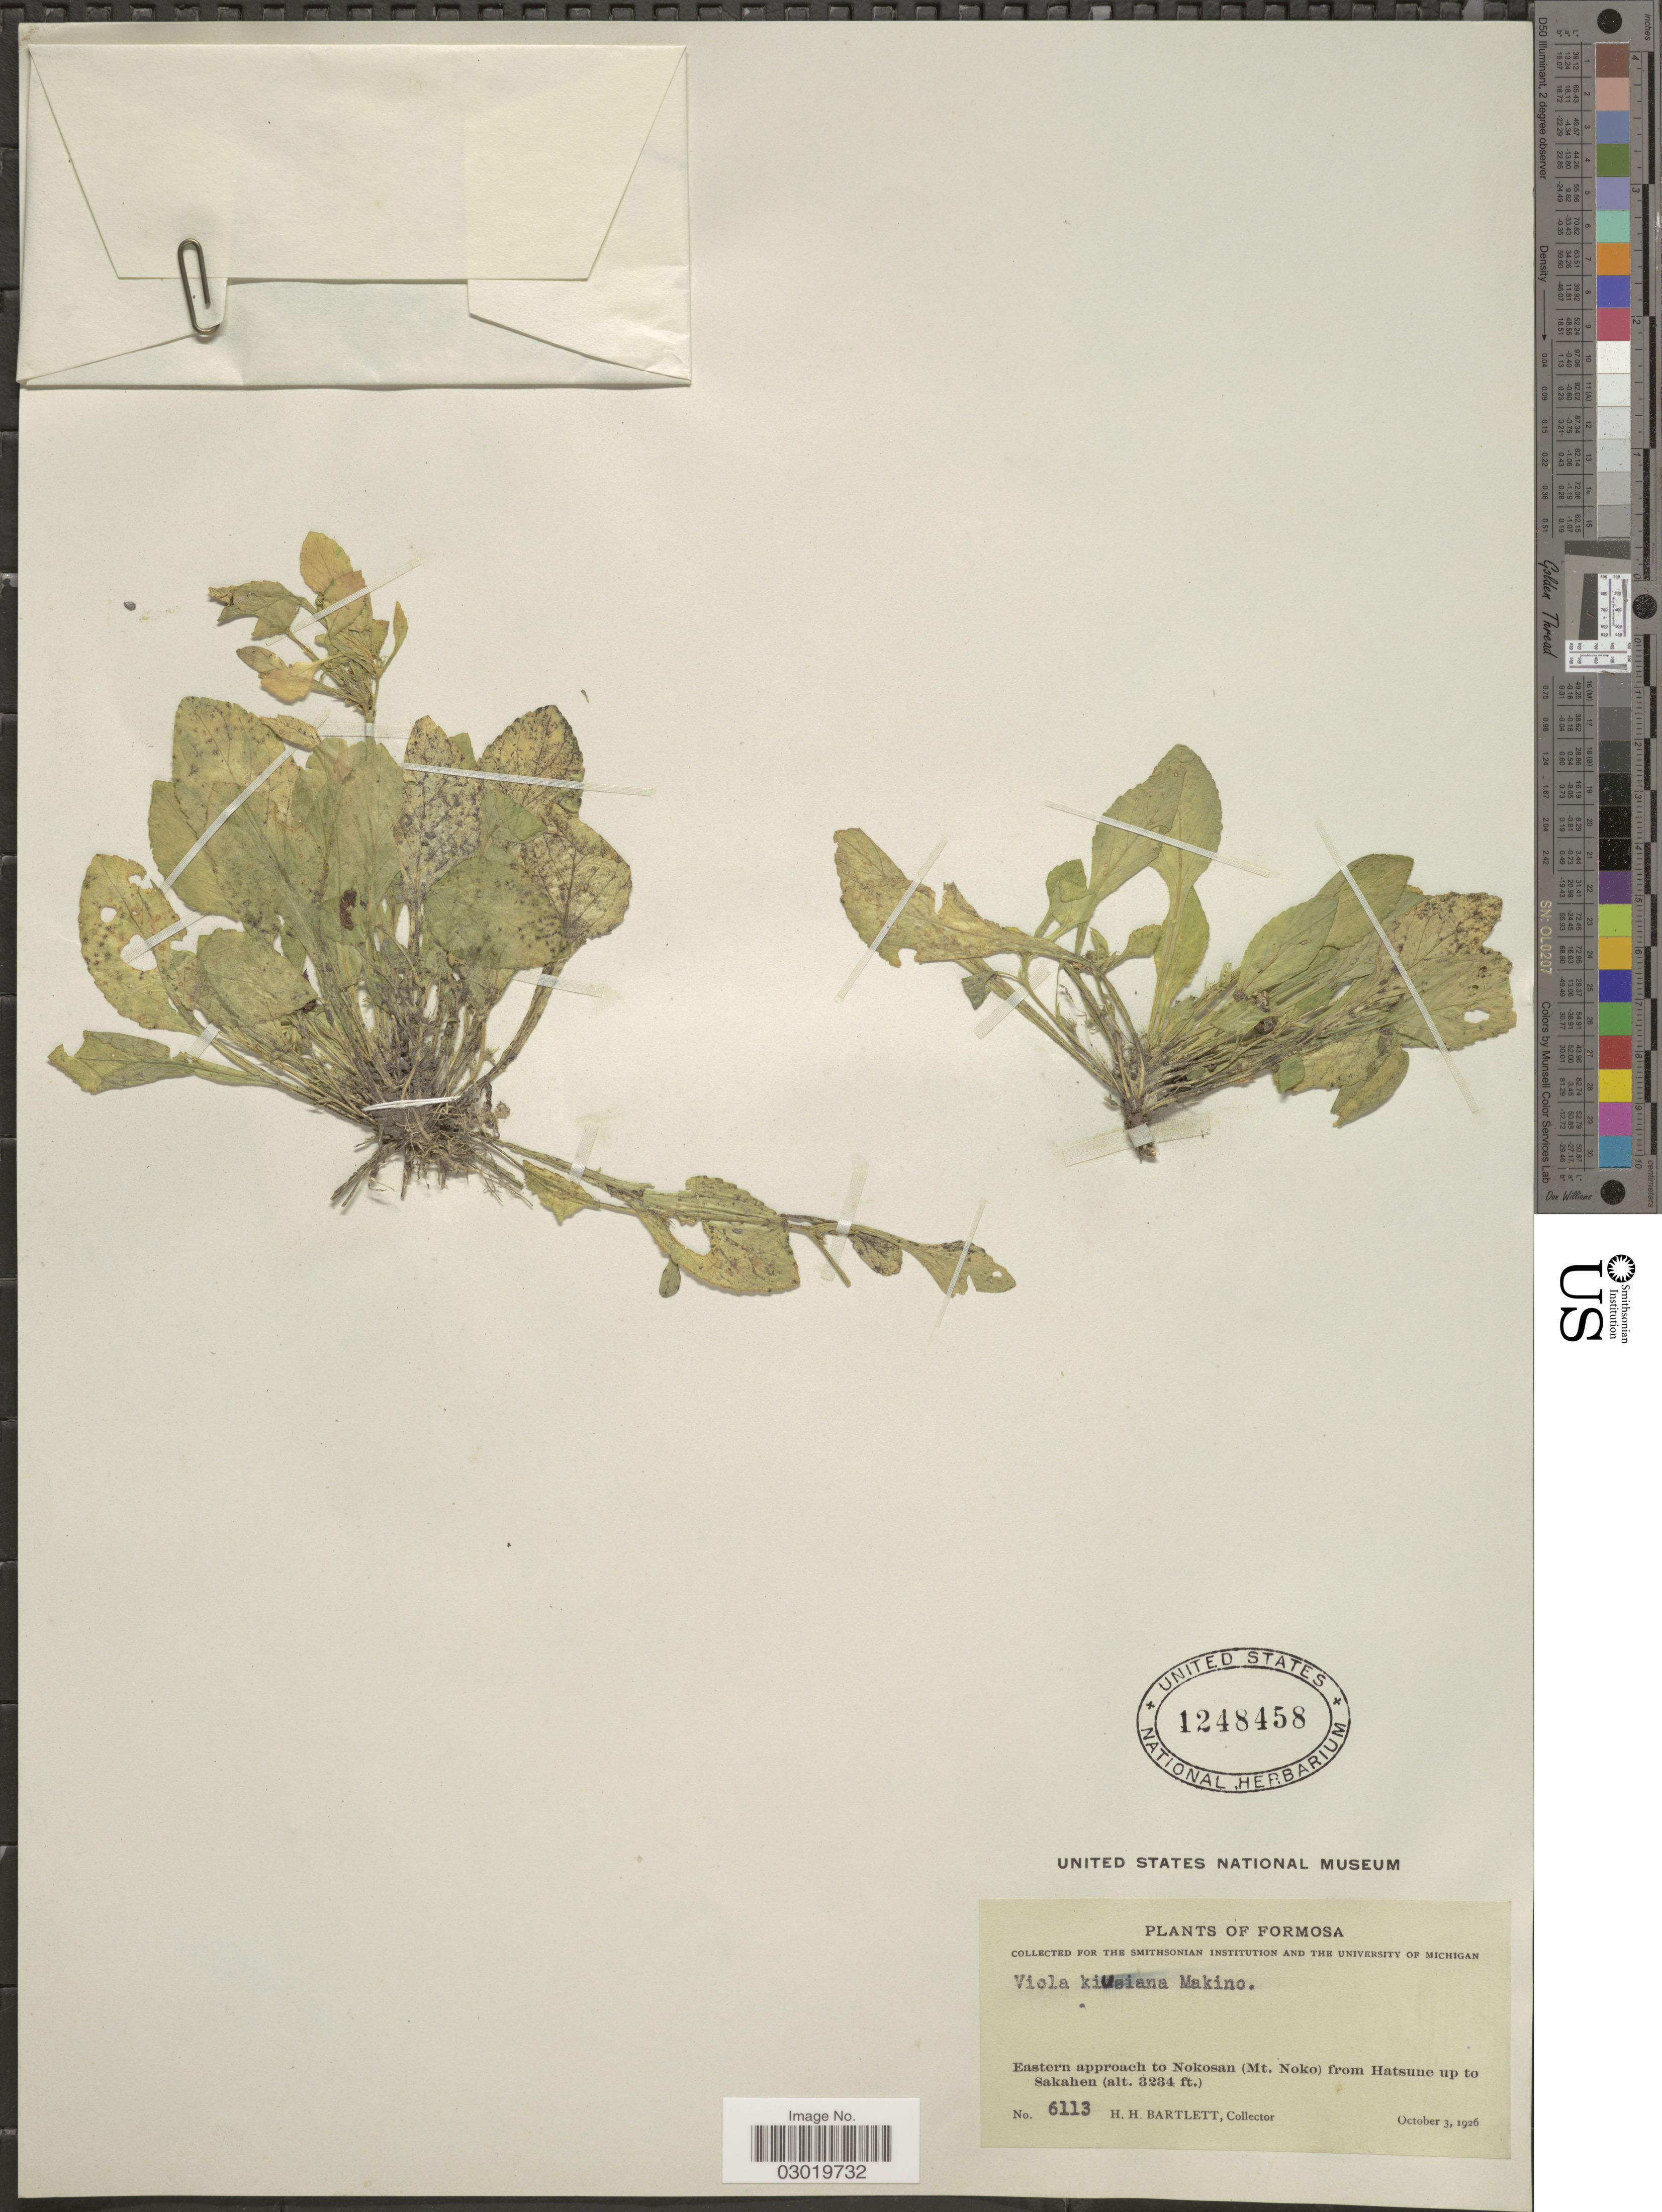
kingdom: Plantae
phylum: Tracheophyta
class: Magnoliopsida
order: Malpighiales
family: Violaceae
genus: Viola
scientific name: Viola diffusa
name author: Ging.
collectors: H. H. Bartlett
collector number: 6113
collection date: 1926-10-03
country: Taiwan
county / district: Hualien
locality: Formosa. Eastern approach to Nokosan (Mt. Noko) from Hatsune up to Sakahen.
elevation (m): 986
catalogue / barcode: US 1248458